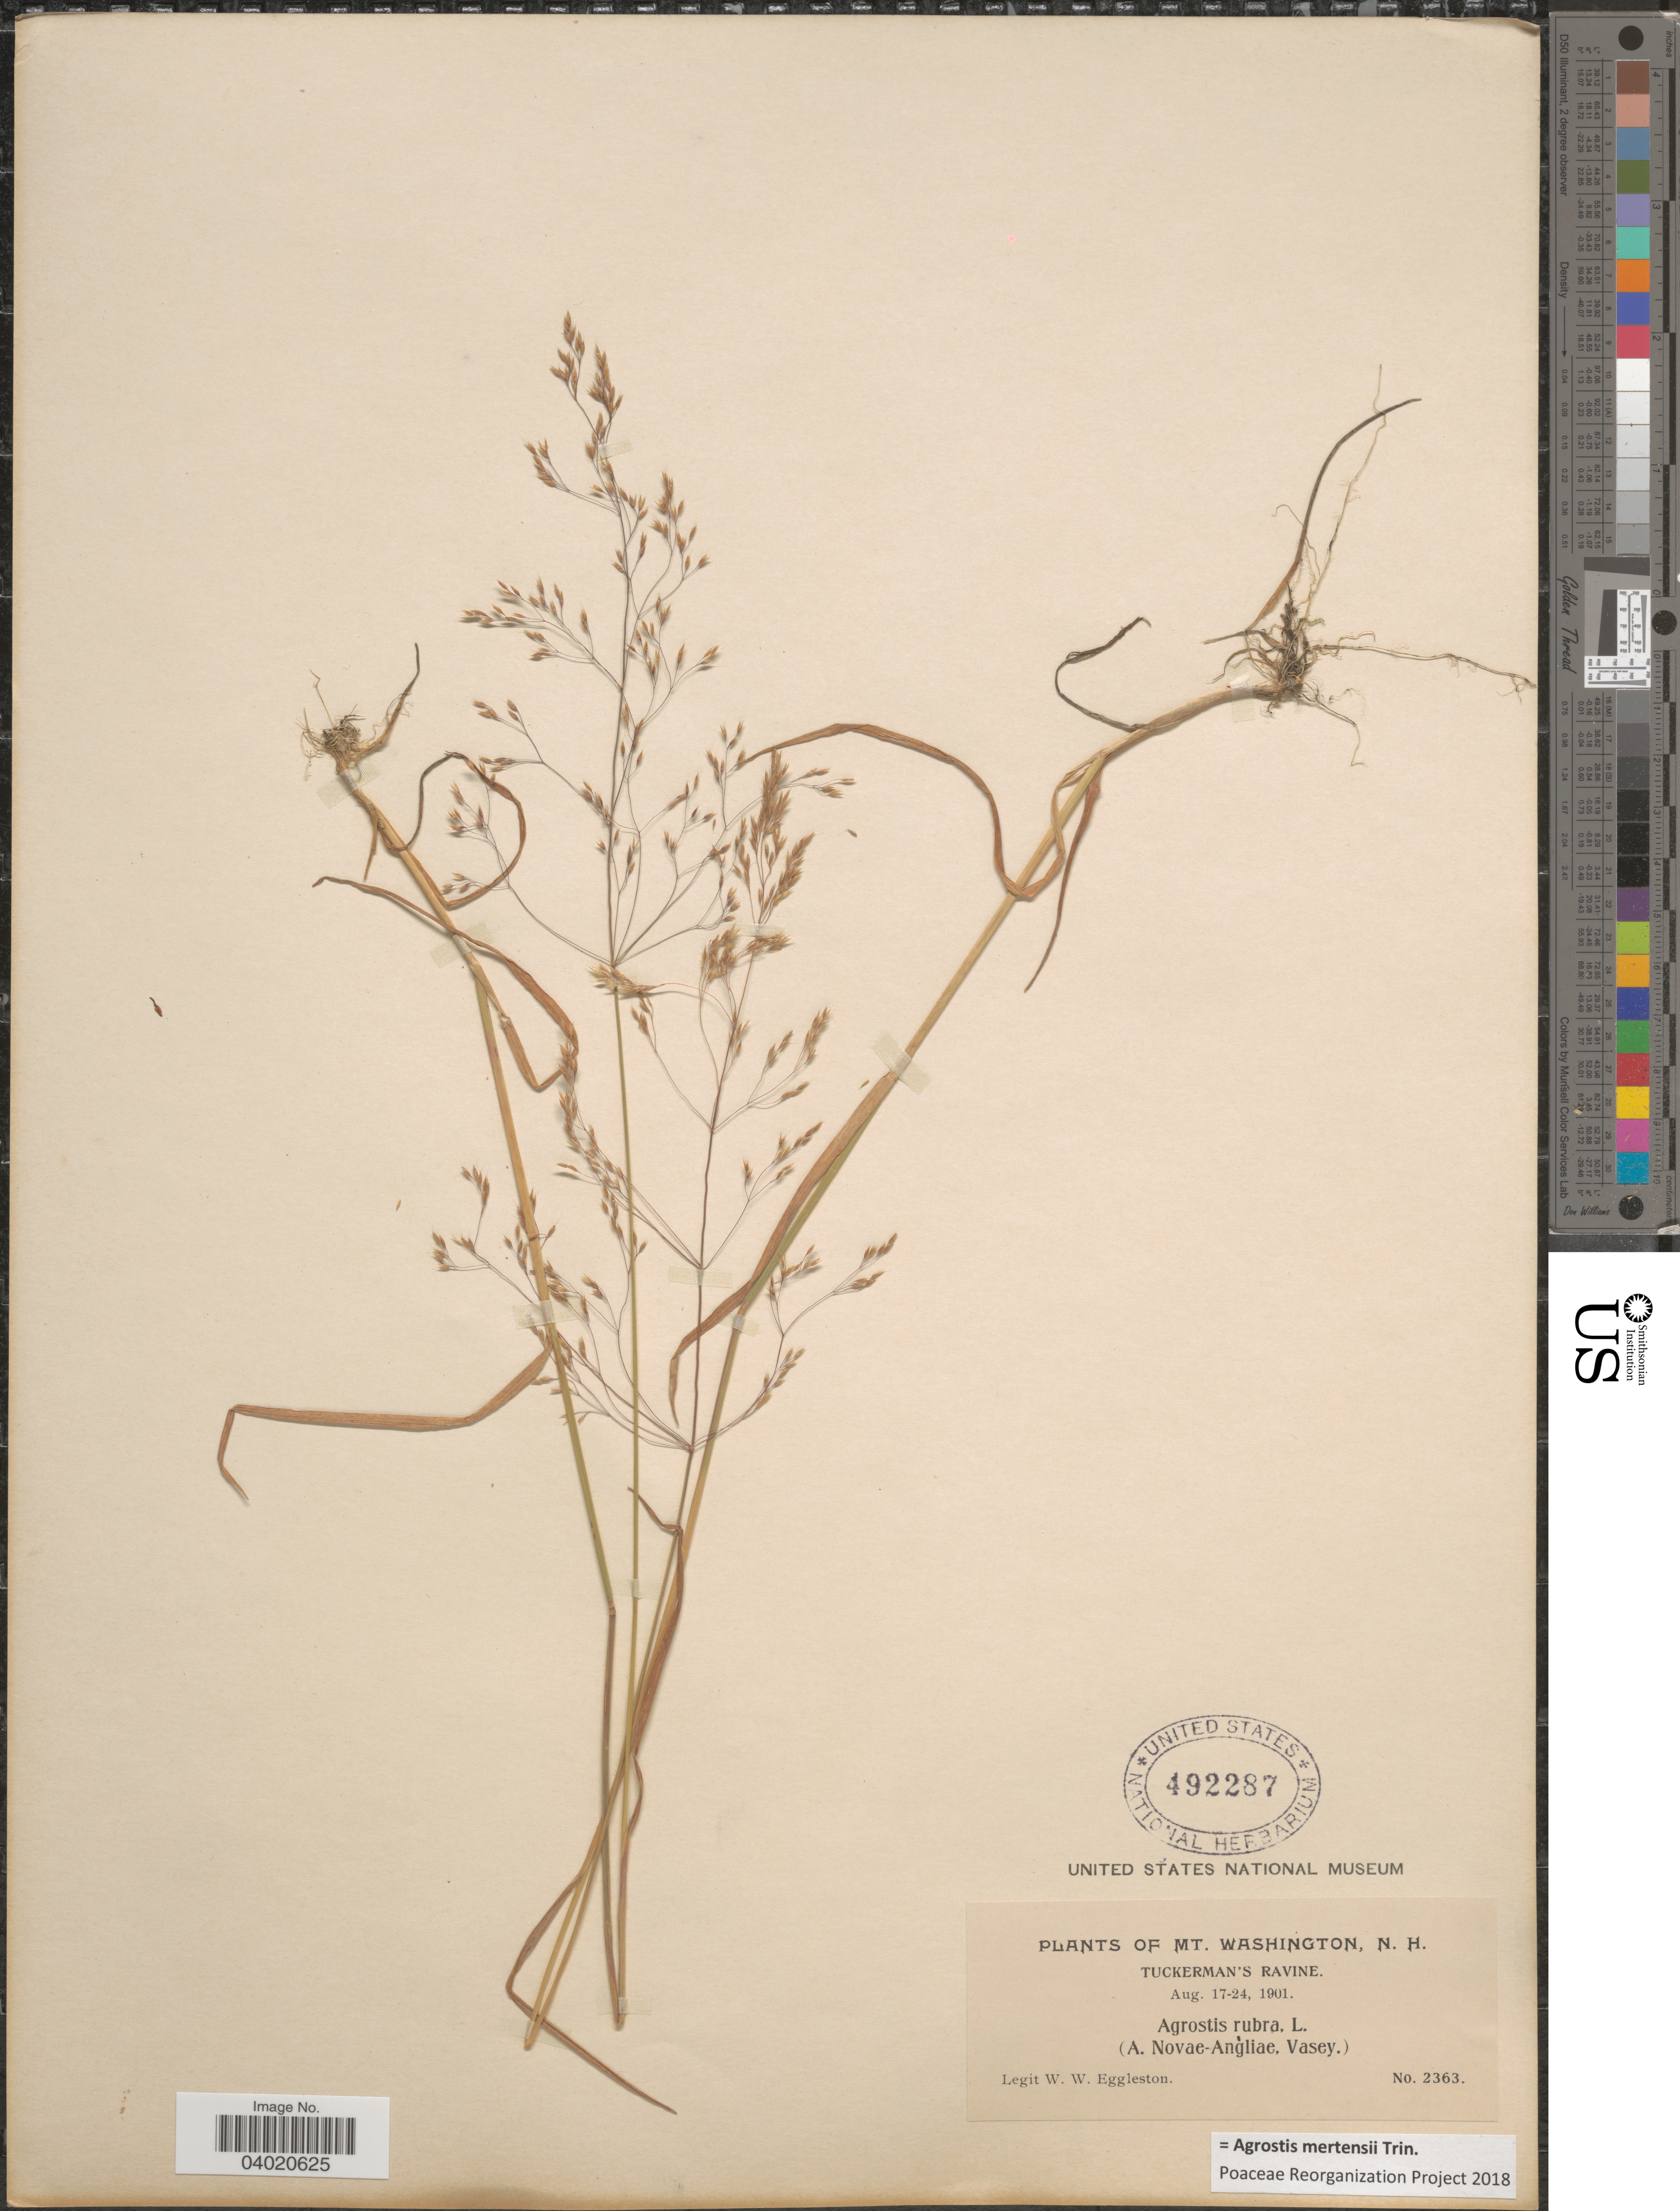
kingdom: Plantae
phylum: Tracheophyta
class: Liliopsida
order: Poales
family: Poaceae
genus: Agrostis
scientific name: Agrostis mertensii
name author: Trin.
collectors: W. W. Eggleston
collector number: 2363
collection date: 1901-08-17/1901-08-24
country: United States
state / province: New Hampshire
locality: Mt. Washington. Tuckerman's Ravine.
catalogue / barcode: US 492287